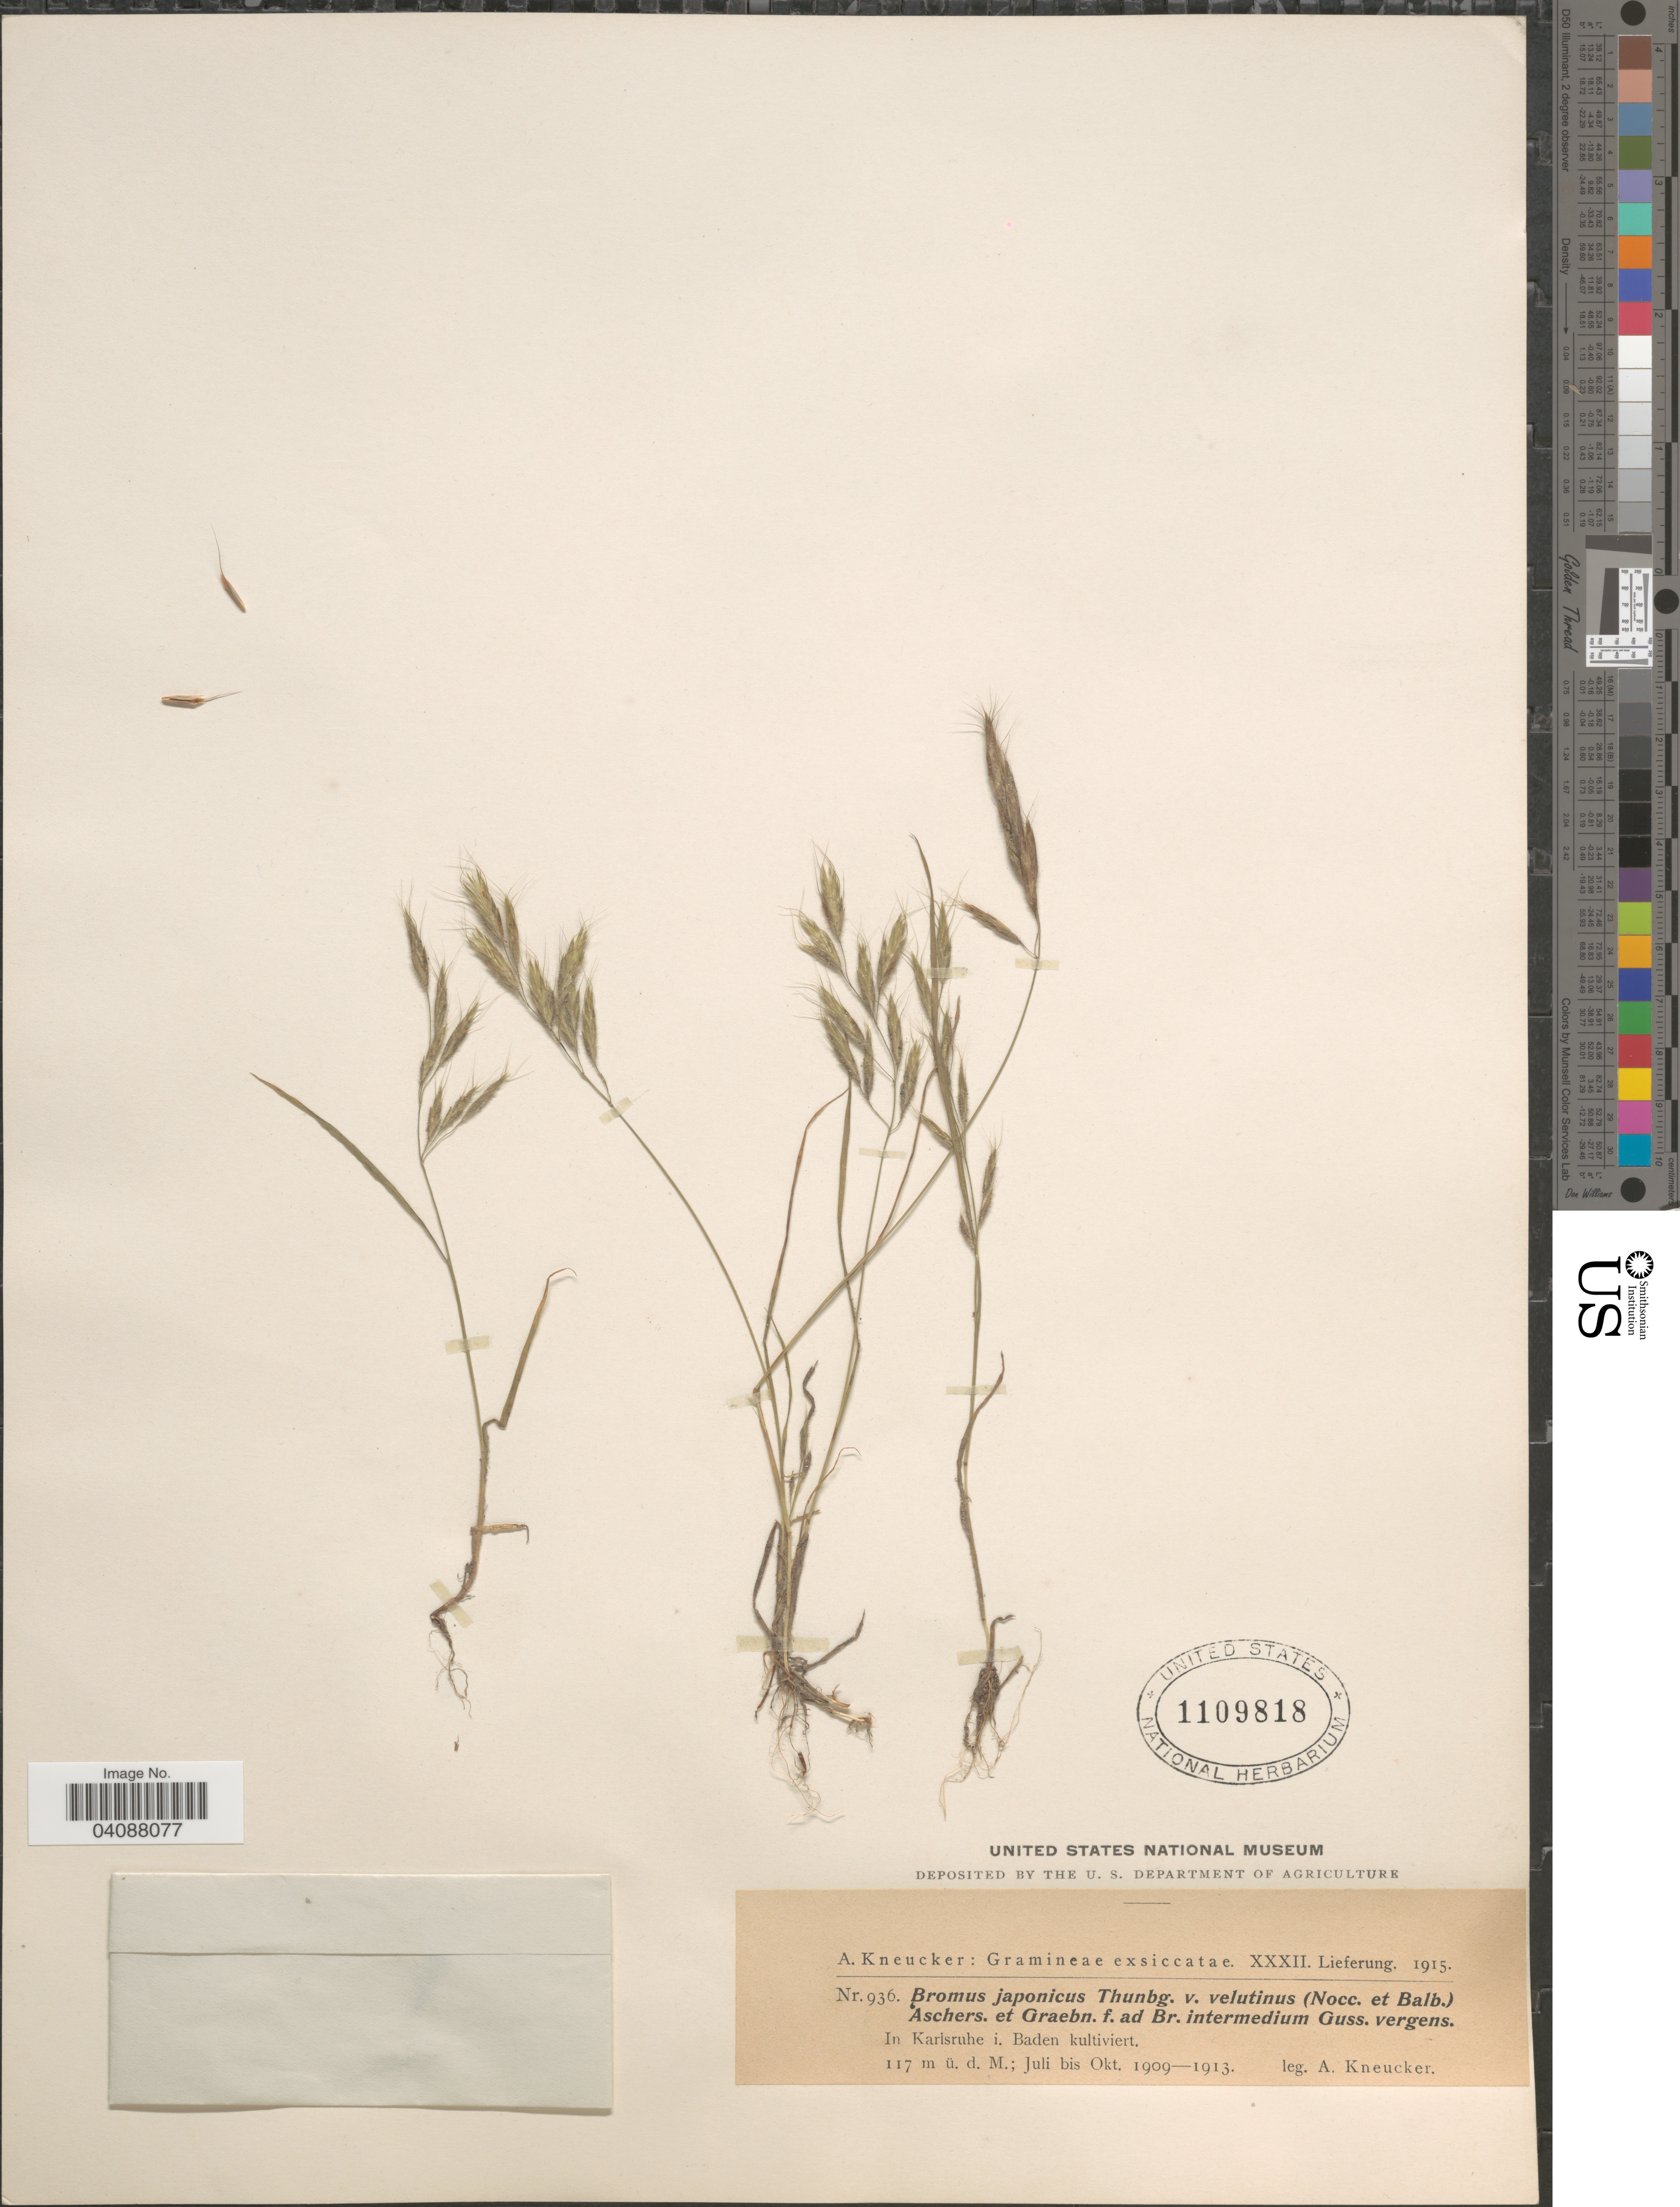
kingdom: Plantae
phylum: Tracheophyta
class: Liliopsida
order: Poales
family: Poaceae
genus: Bromus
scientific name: Bromus japonicus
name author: Houtt.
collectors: A. Kneucker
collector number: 936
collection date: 1909-07/1913-10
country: Germany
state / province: Baden-Württemberg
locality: In Karlsruhe i. Baden.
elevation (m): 117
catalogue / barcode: US 1109818